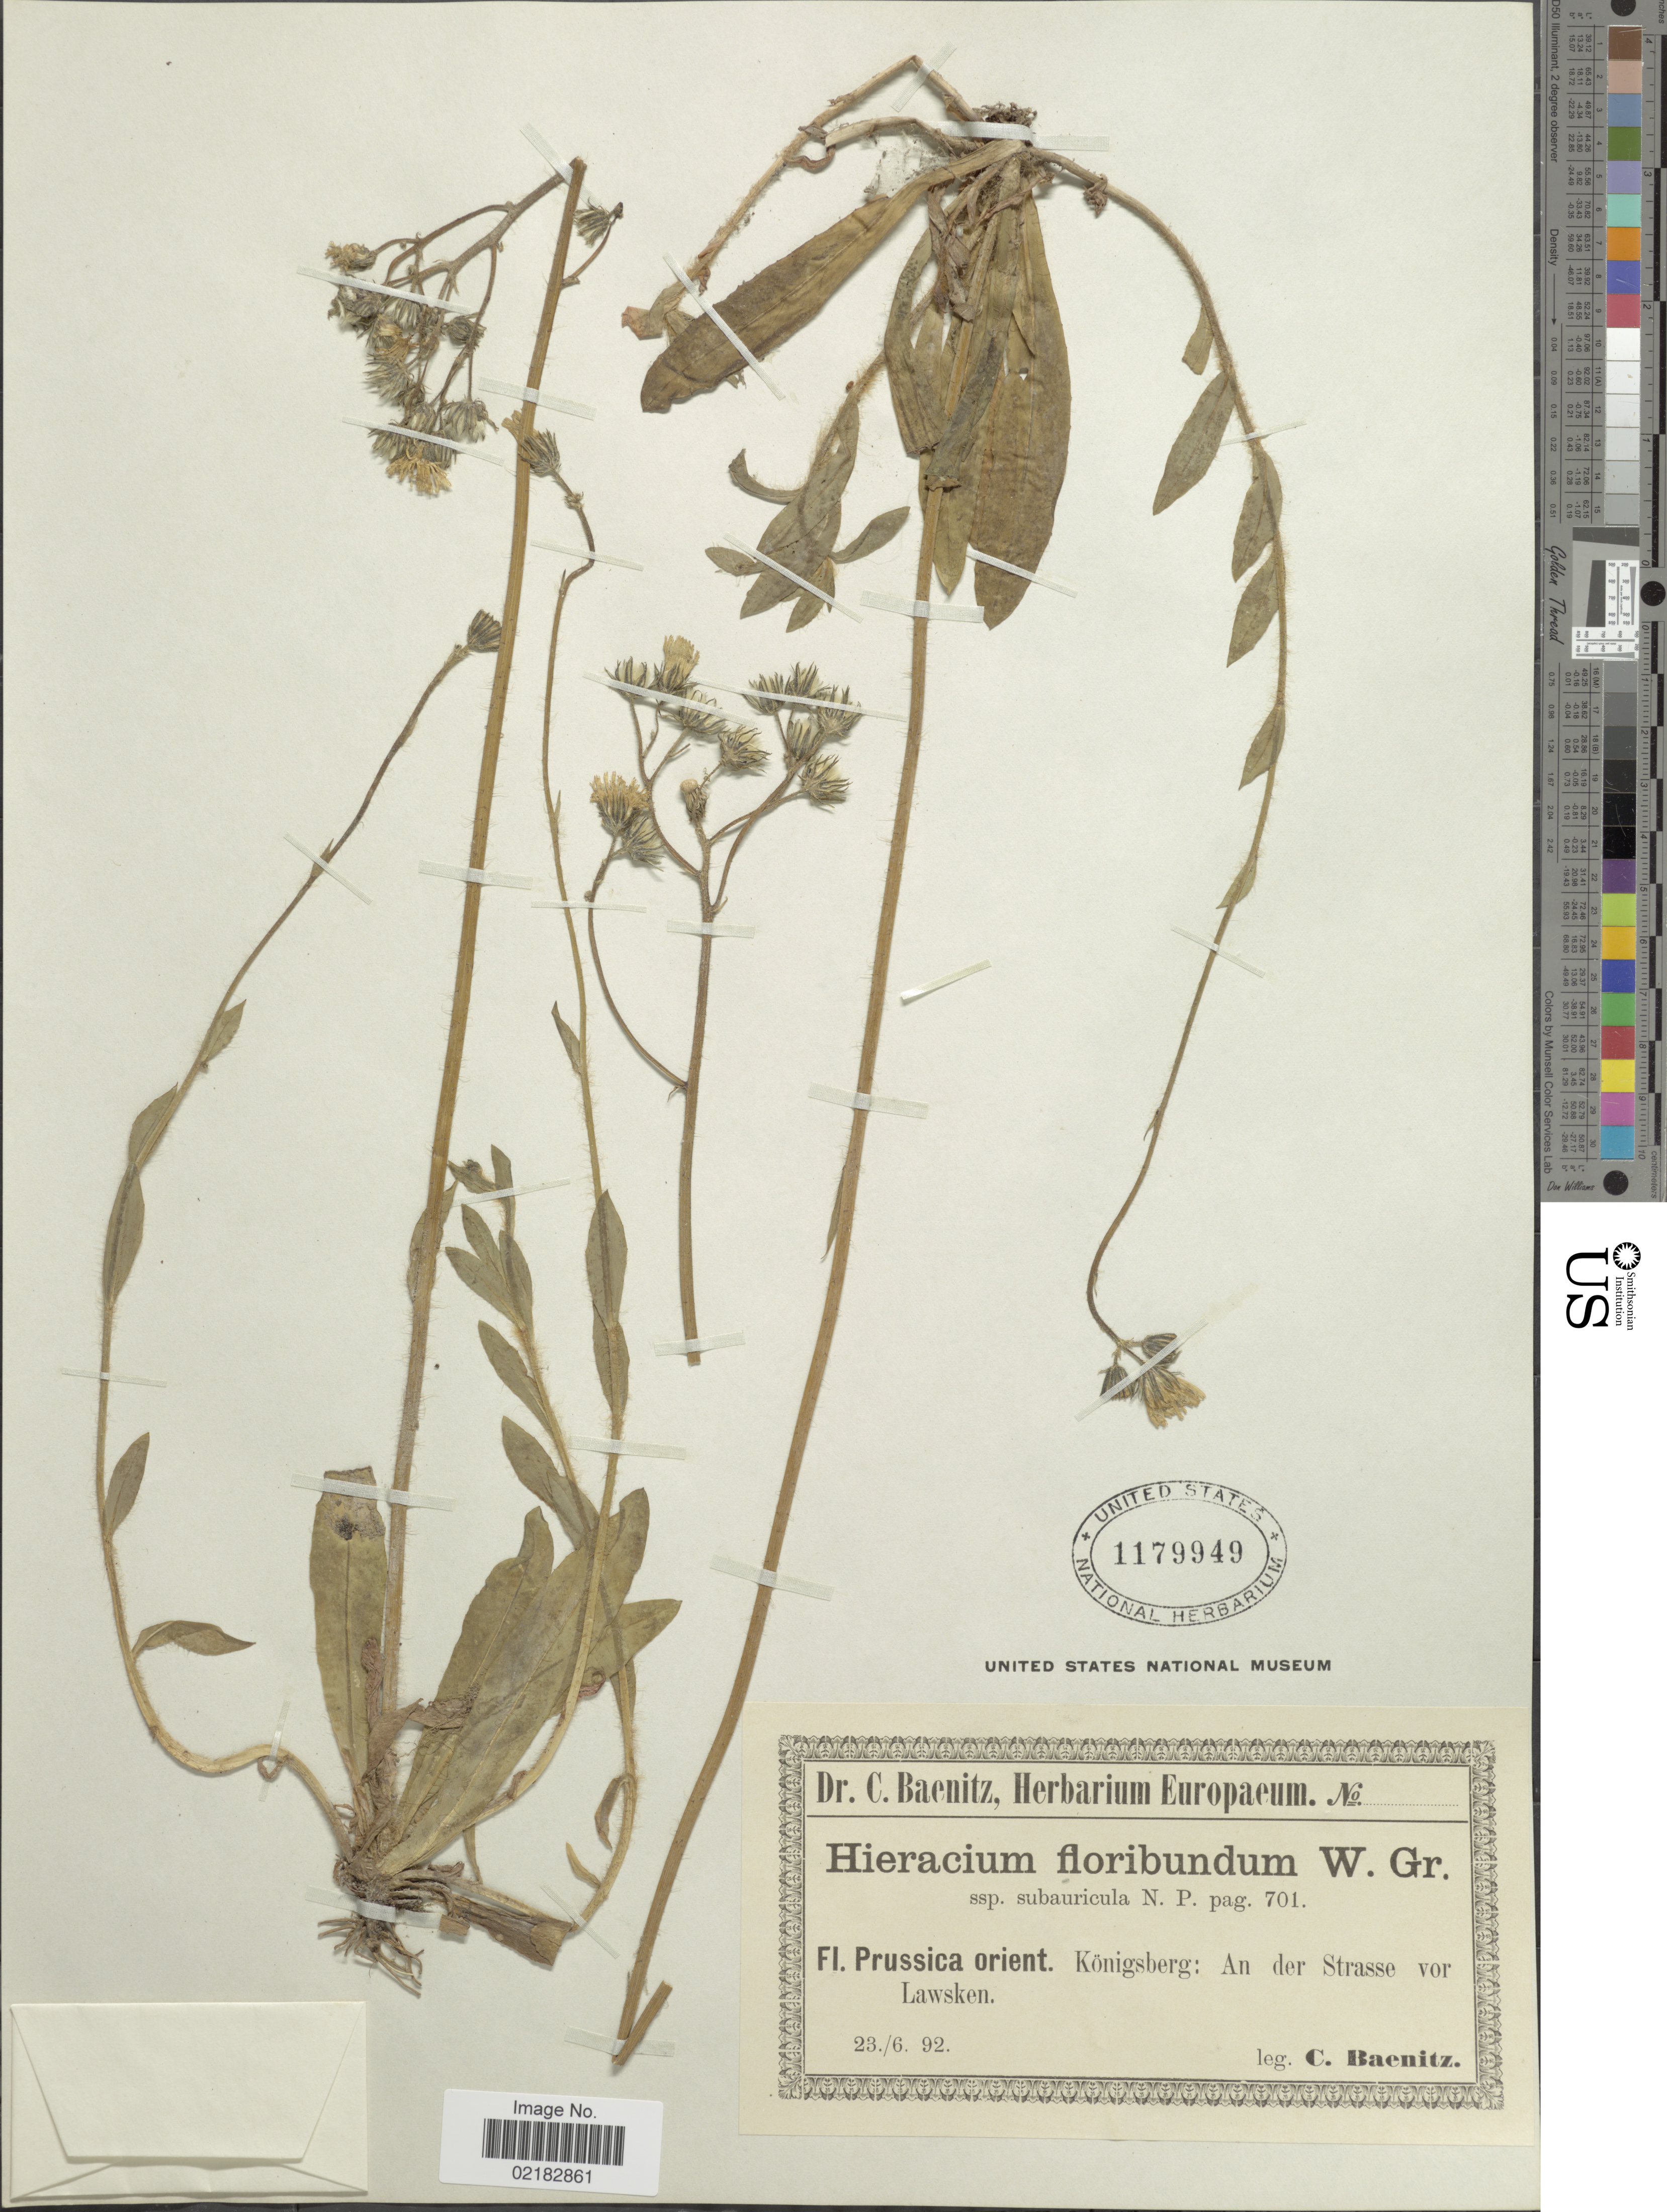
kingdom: Plantae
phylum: Tracheophyta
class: Magnoliopsida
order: Asterales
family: Asteraceae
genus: Pilosella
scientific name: Pilosella floribunda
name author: (Wimm. & Grab.) Fr. a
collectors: C. G. Baenitz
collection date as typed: Transcribed d/m/y: 23/6/92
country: Germany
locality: Prussica orient. Konigsberg: An der Strasse vor Lawsken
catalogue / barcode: US 1179949